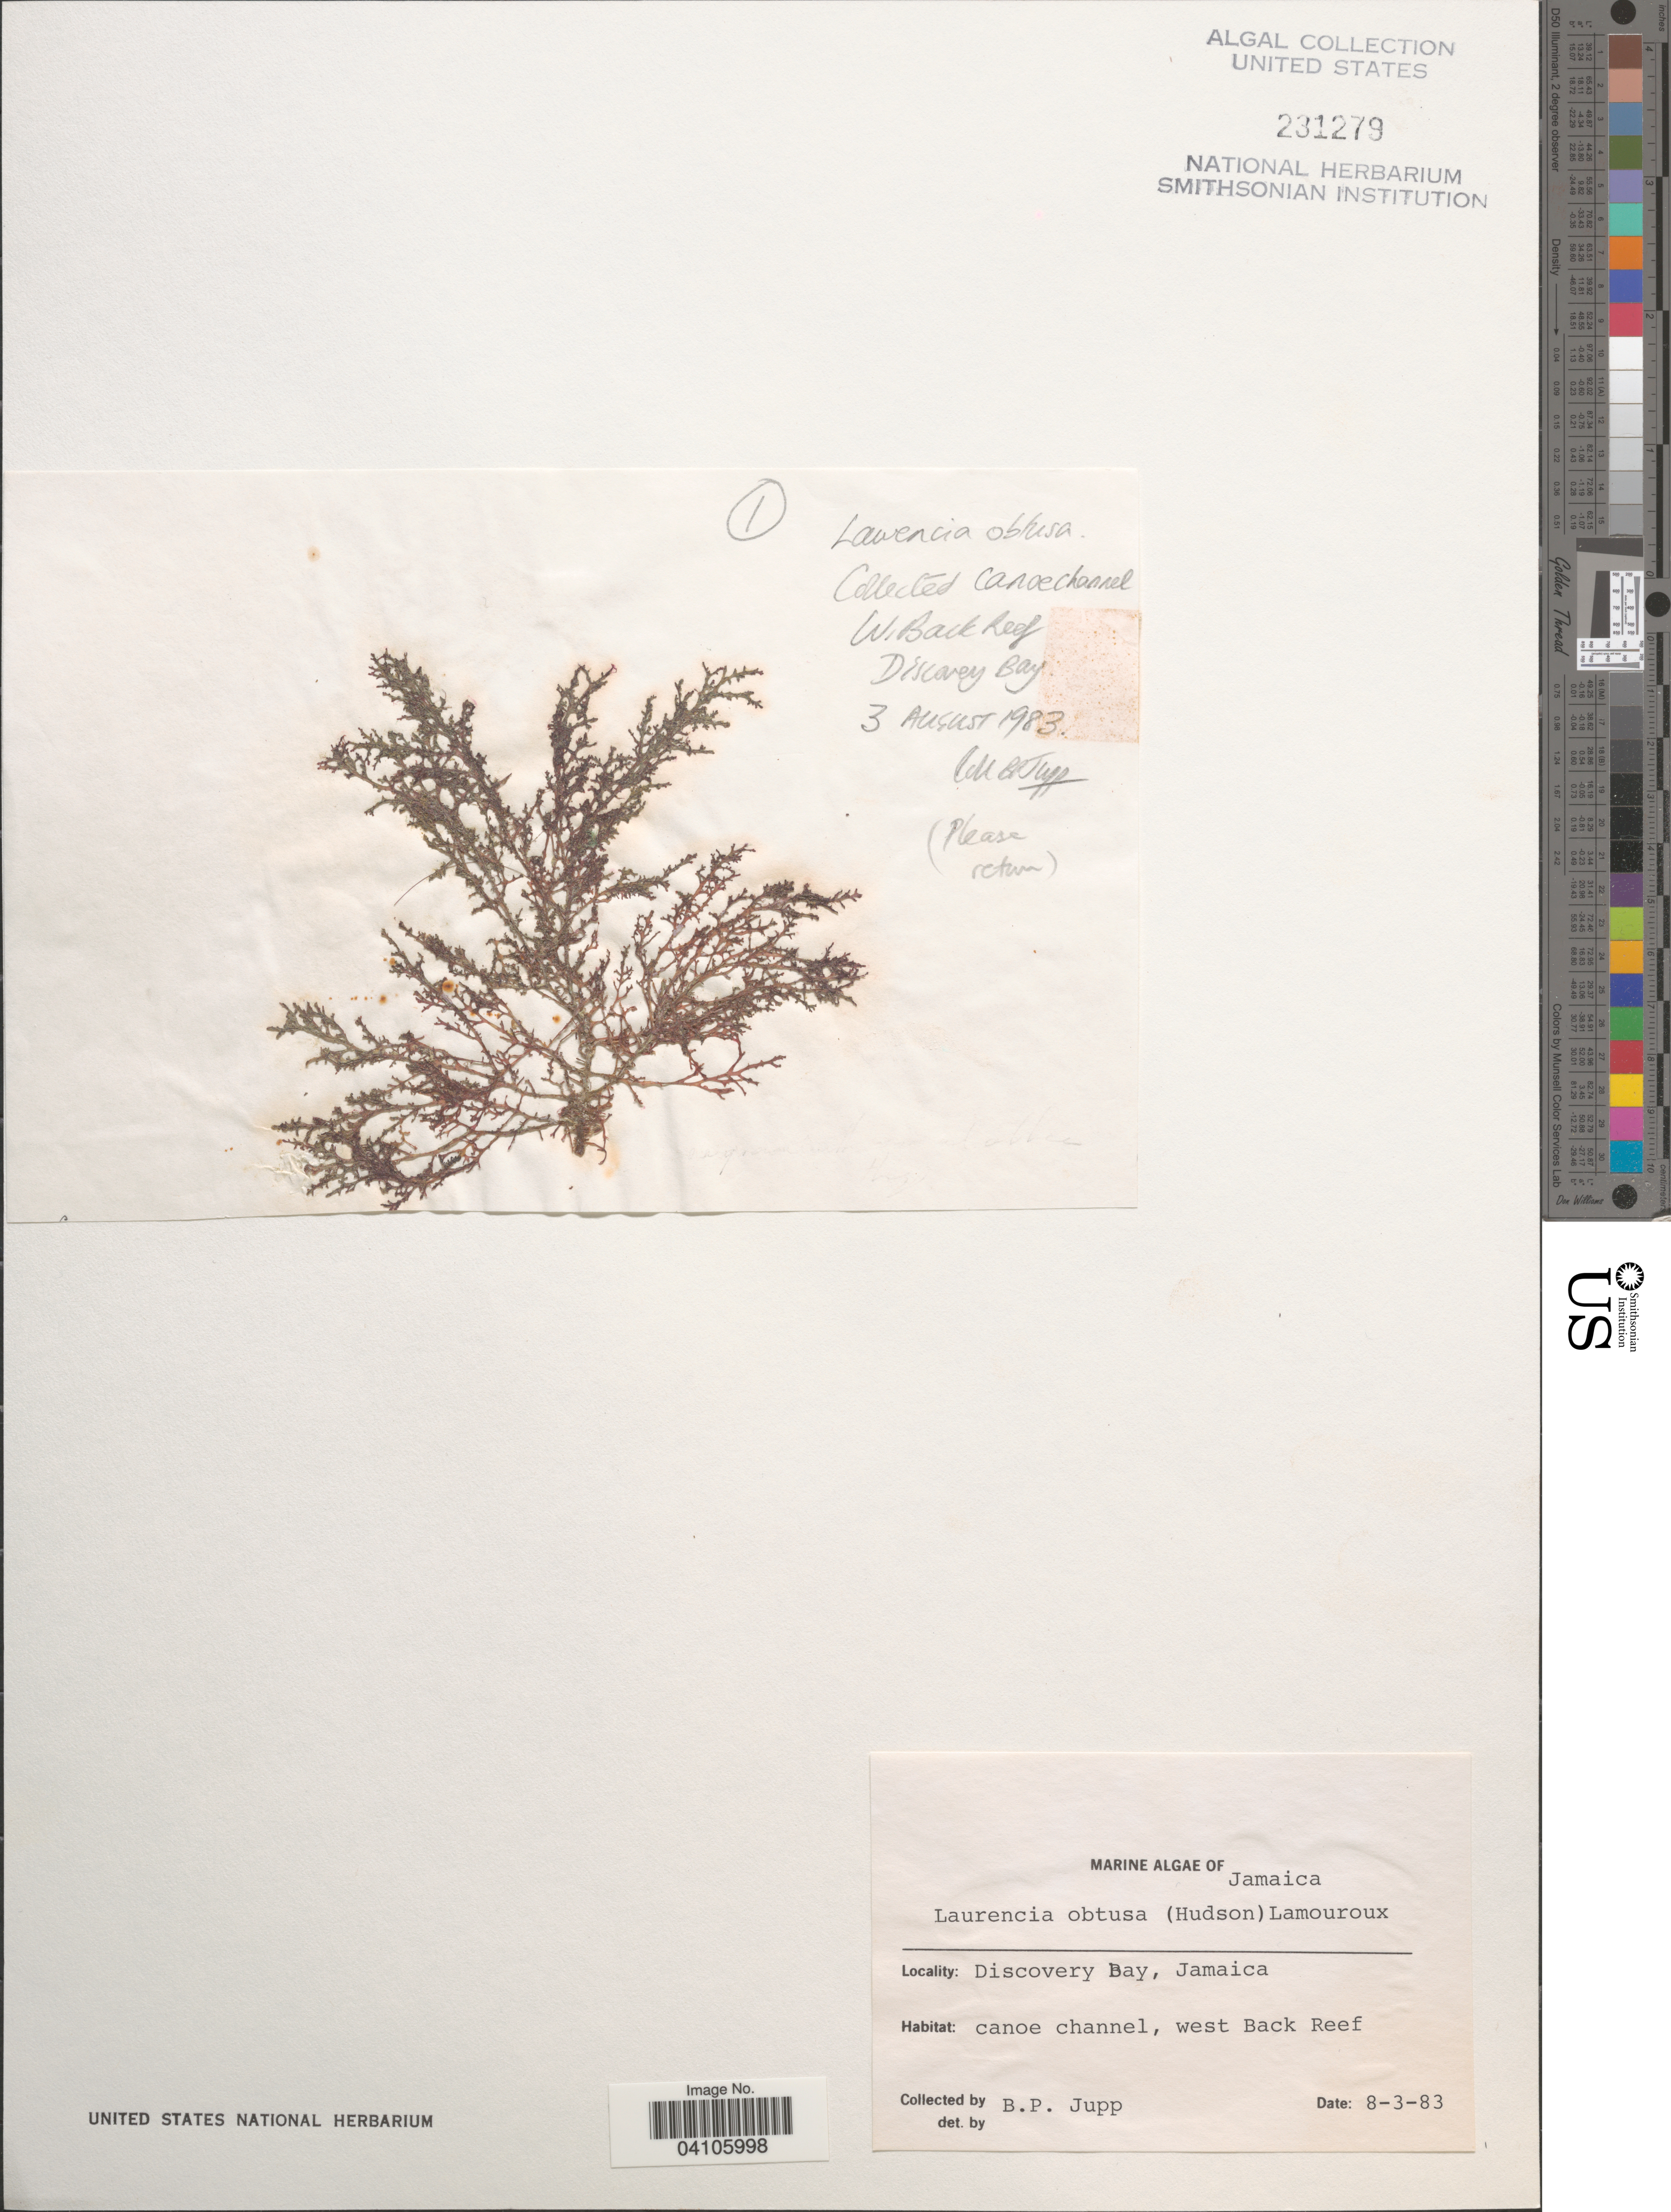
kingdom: Plantae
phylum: Rhodophyta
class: Florideophyceae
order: Ceramiales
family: Rhodomelaceae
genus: Laurencia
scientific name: Laurencia obtusa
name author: (Huds.) J.V.Lamouroux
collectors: B. Jupp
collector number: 1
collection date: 1983-08-03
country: Jamaica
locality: Discovery Bay. Canoe channel, west Back Reef.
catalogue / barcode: US 231279